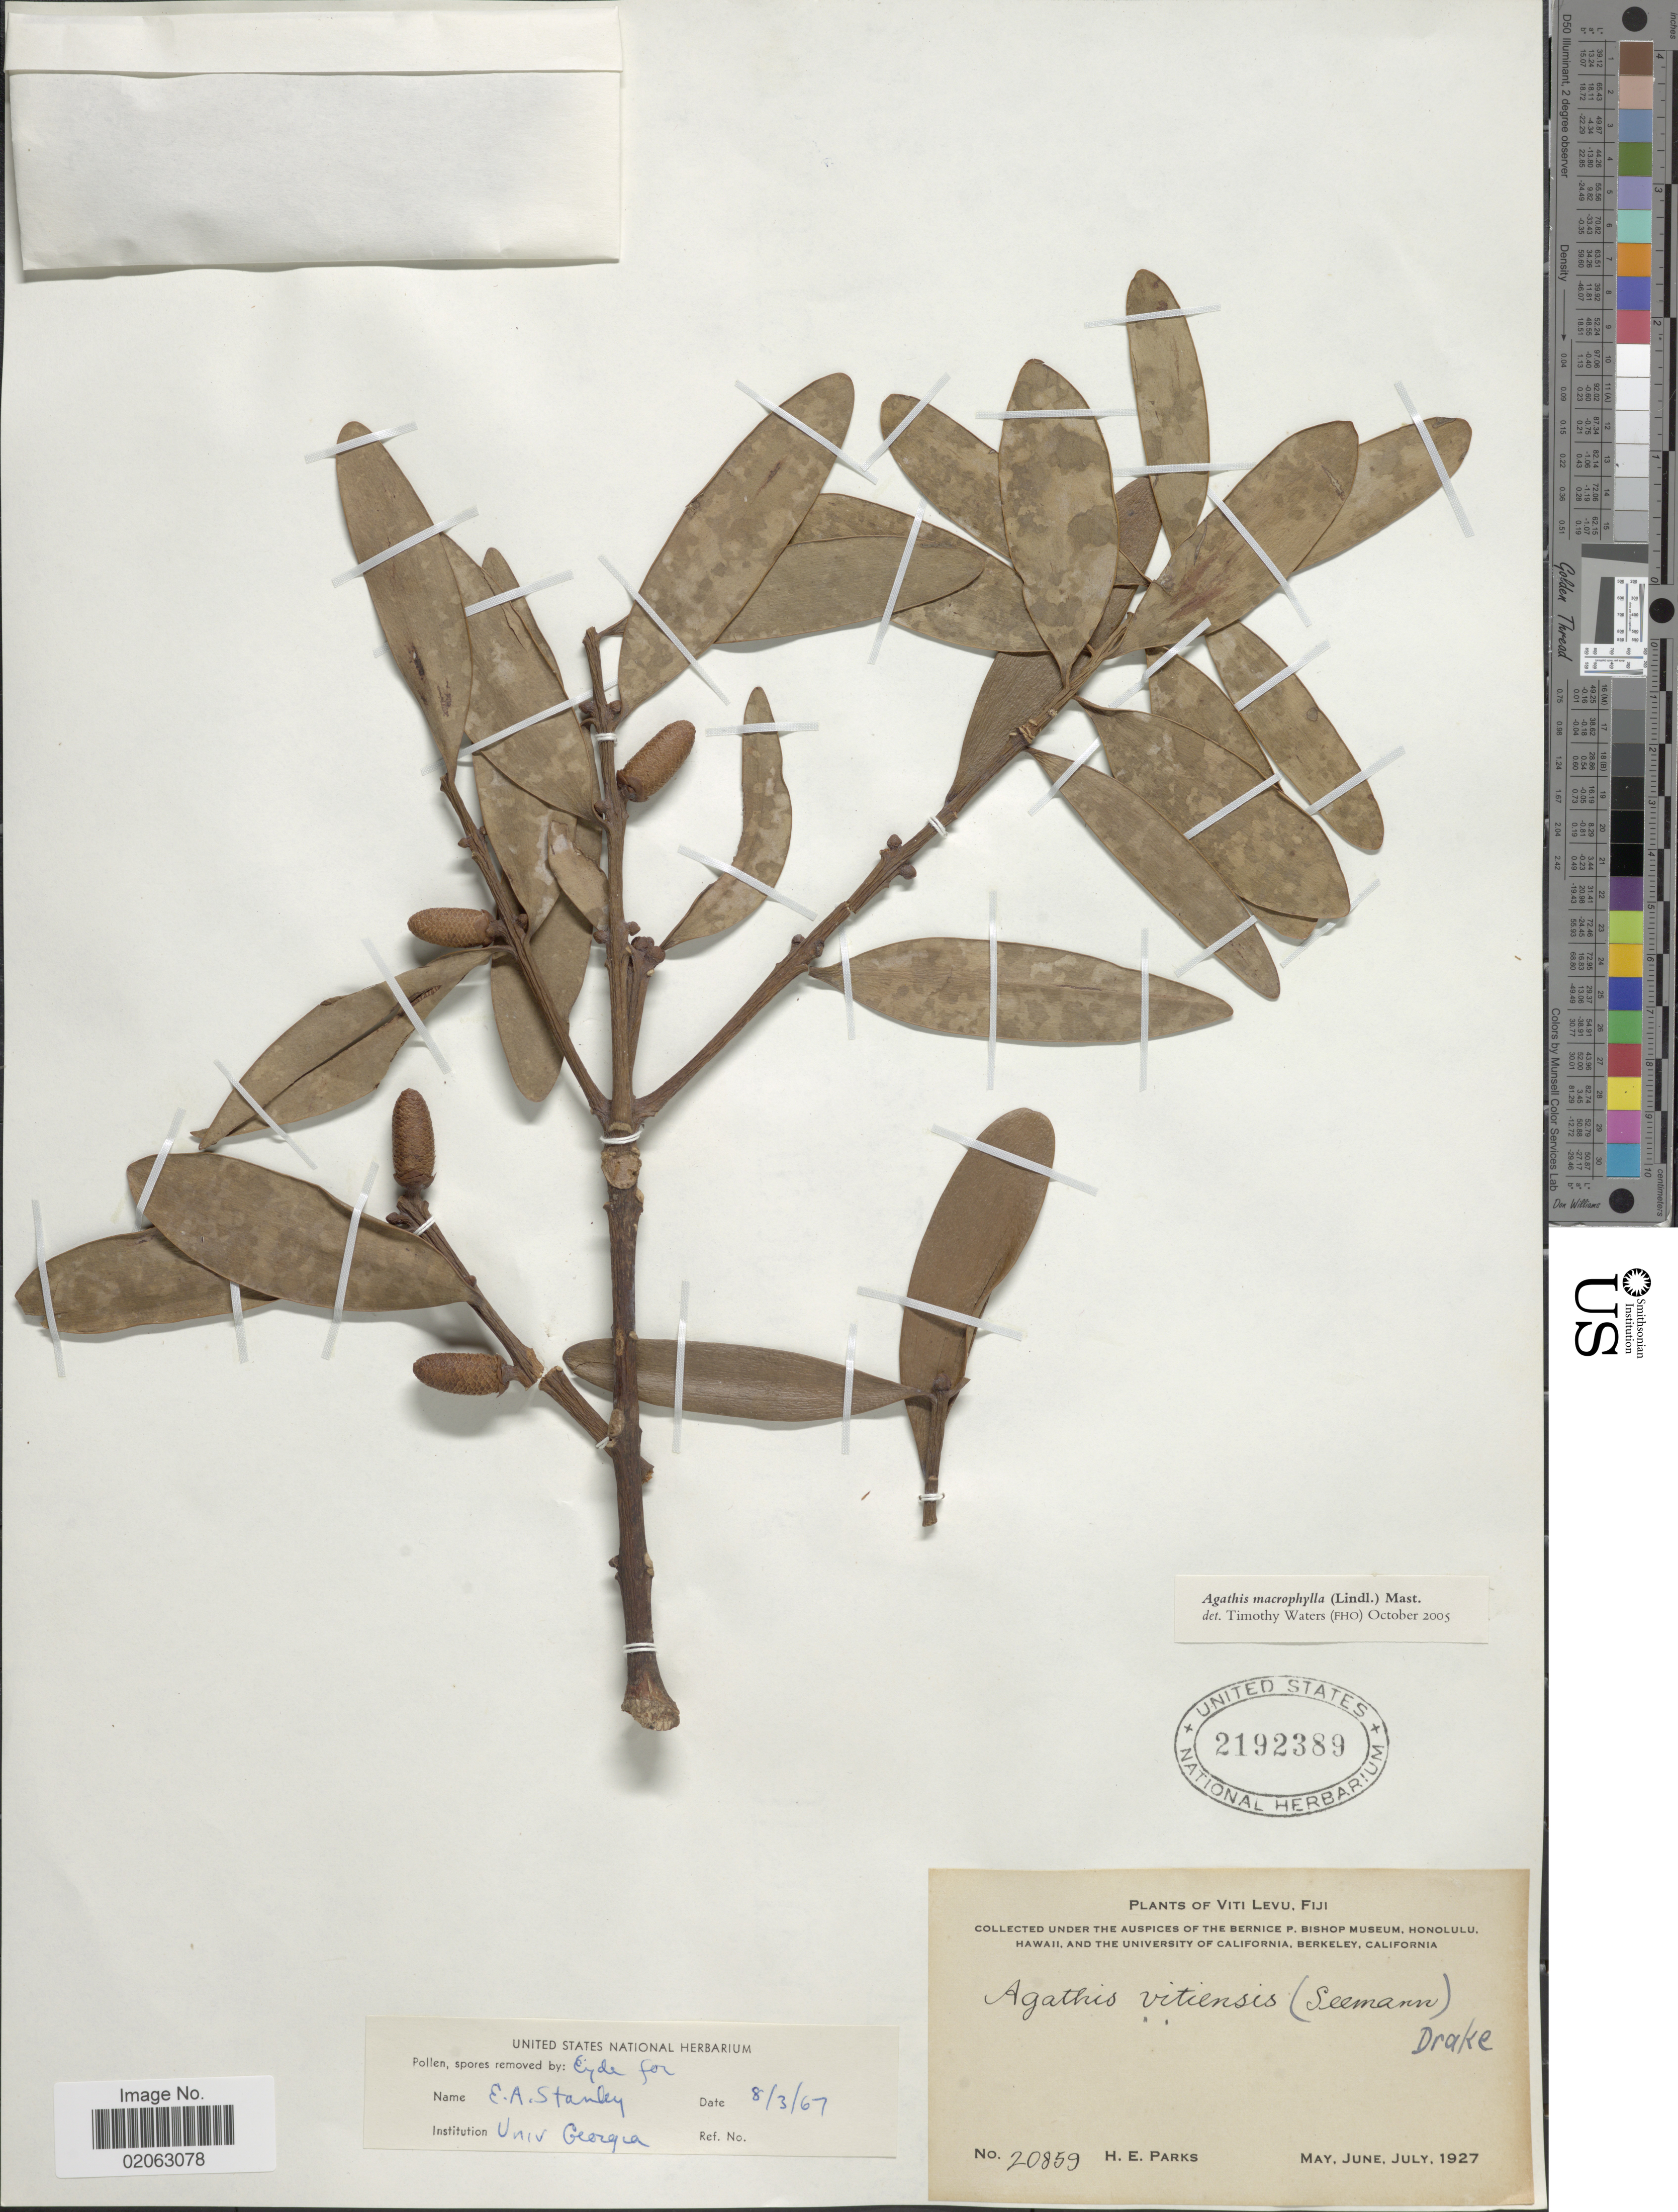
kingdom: Plantae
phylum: Tracheophyta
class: Pinopsida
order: Pinales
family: Araucariaceae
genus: Agathis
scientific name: Agathis vitiensis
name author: (Seem.) Benth. & Hook. f. ex Drake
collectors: H. E. Parks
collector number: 20859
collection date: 1927-05/1927-07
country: Fiji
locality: Viti Levu.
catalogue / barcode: US 2192389